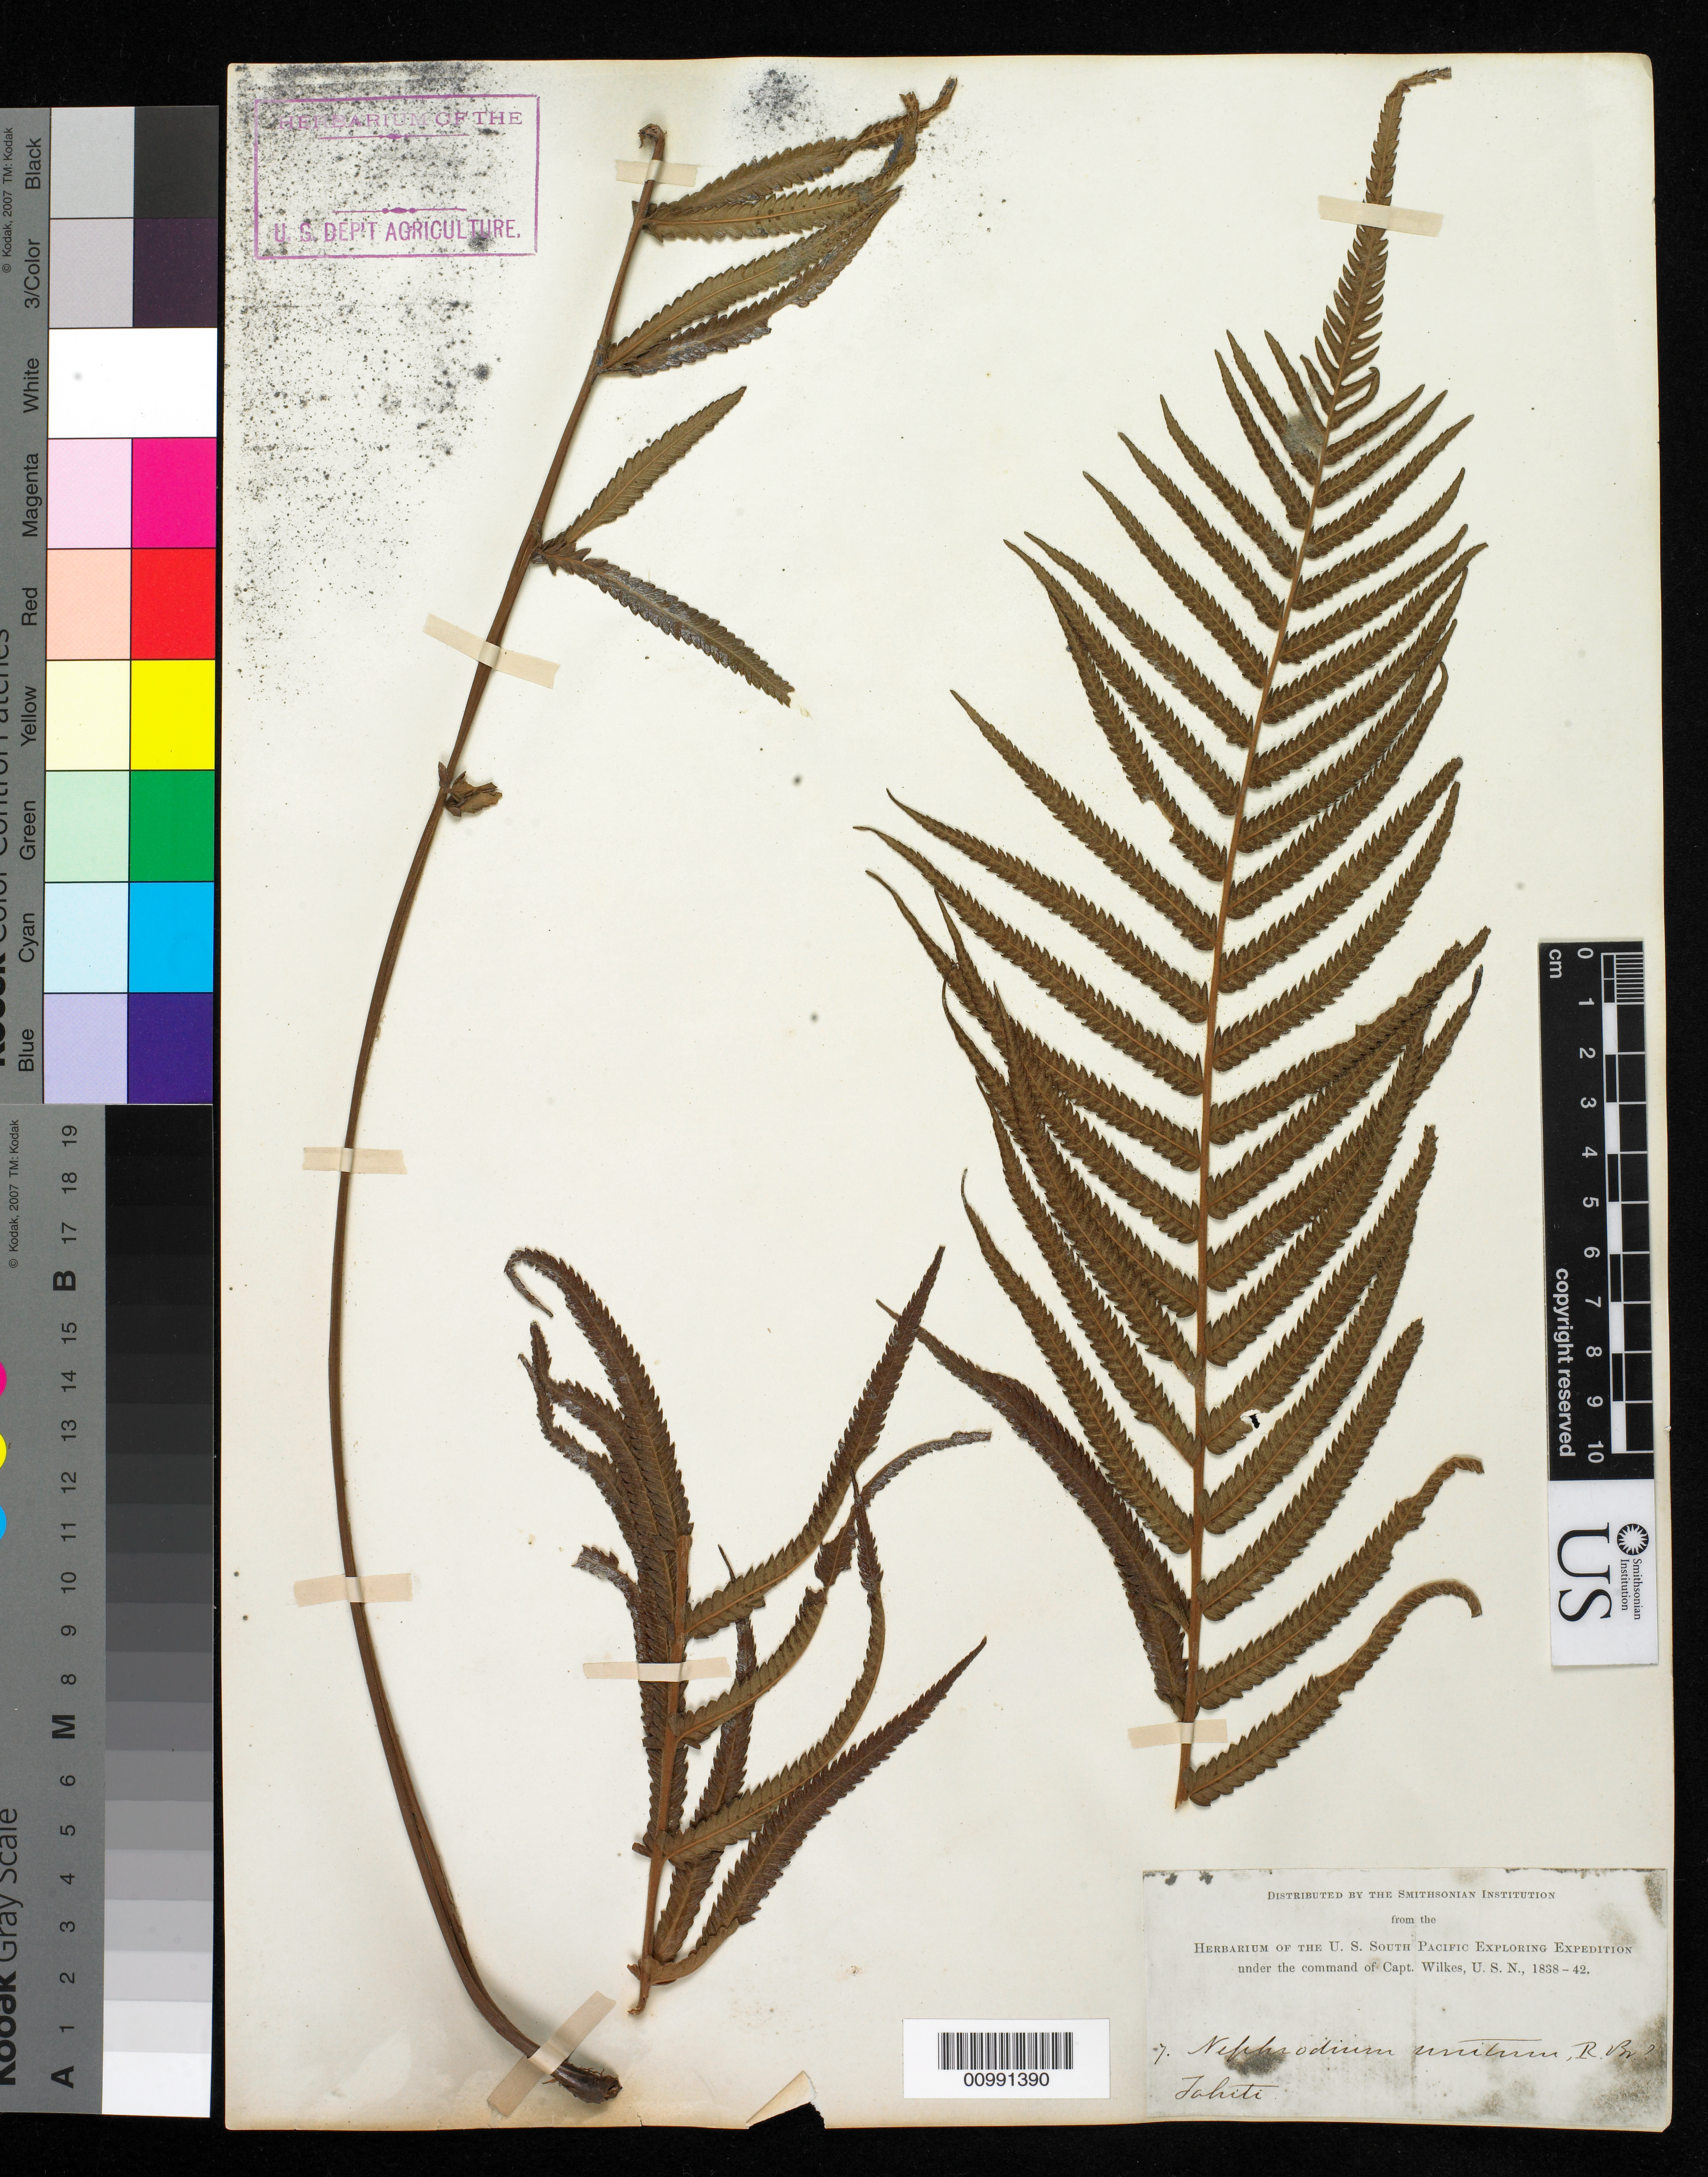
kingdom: Plantae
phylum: Tracheophyta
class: Polypodiopsida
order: Polypodiales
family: Thelypteridaceae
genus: Sphaerostephanos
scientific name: Sphaerostephanos invisus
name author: (G. Forst.) Holttum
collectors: Wilkes Explor. Exped.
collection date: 1838/1842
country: French Polynesia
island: Tahiti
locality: Tahiti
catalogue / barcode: US 98713